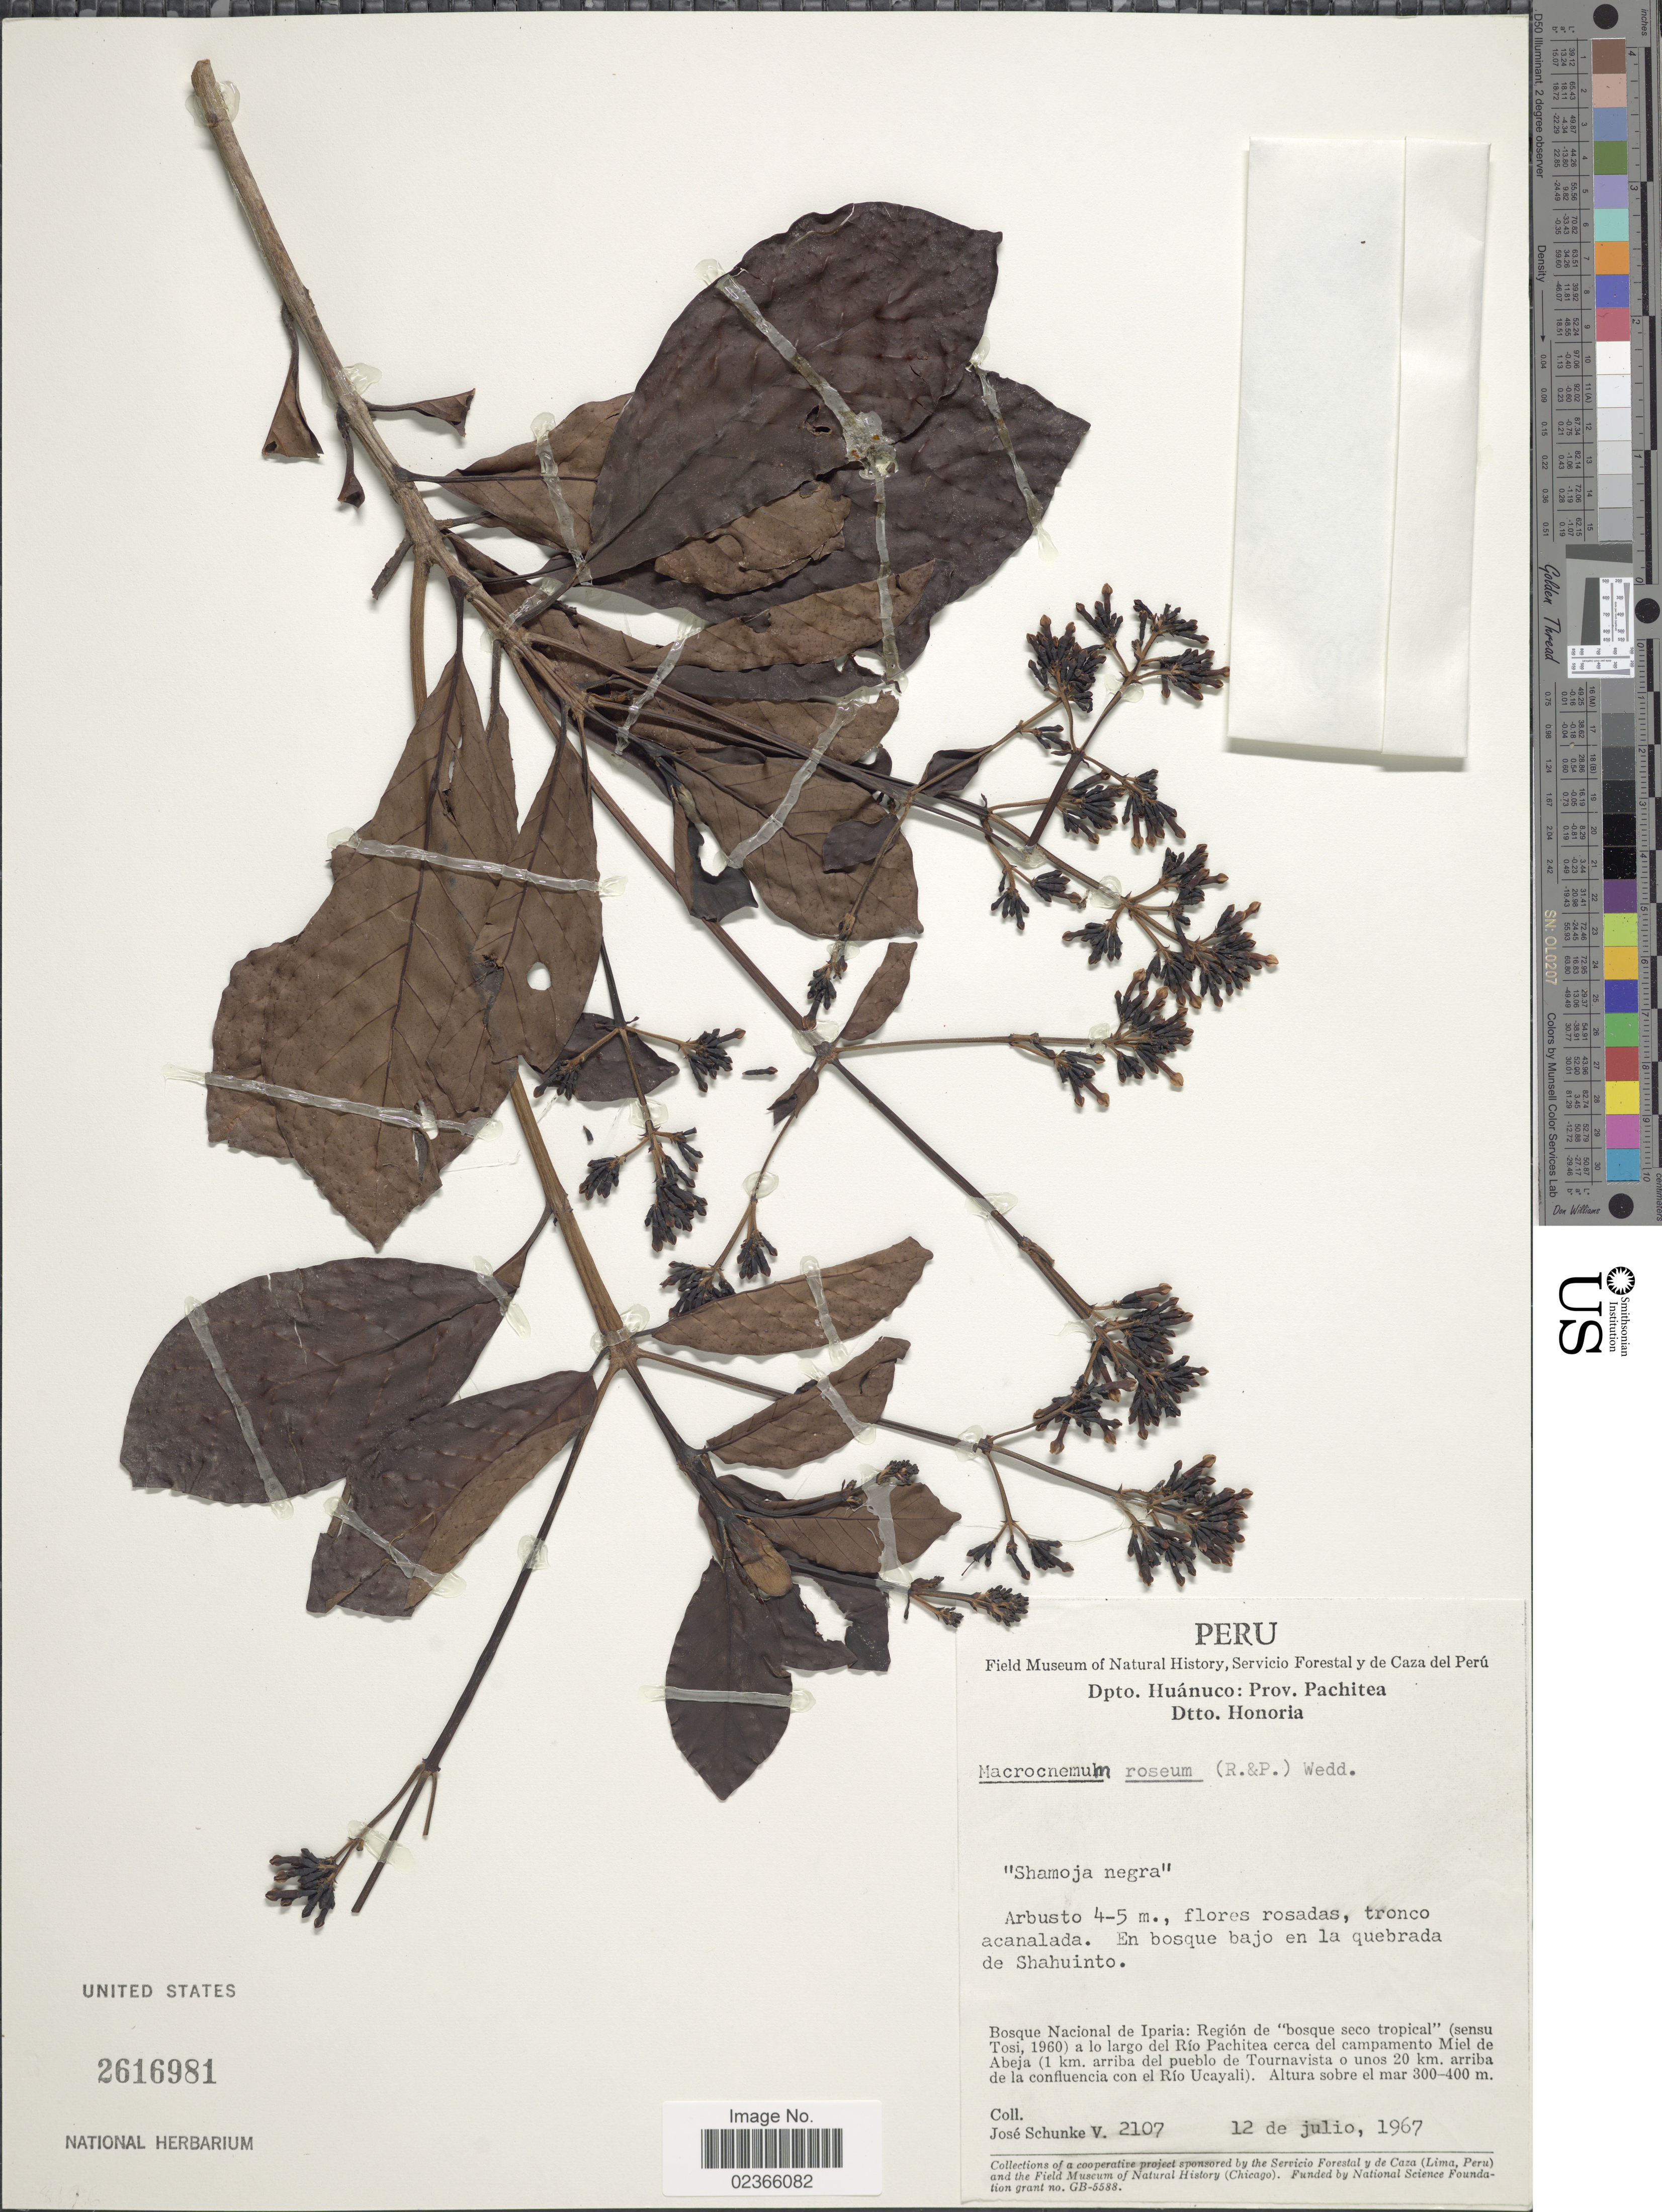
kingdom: Plantae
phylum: Tracheophyta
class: Magnoliopsida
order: Gentianales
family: Rubiaceae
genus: Macrocnemum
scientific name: Macrocnemum roseum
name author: (Ruiz & Pav.) Wedd.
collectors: J. Schunke Vigo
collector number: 2107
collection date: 1967-07-12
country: Peru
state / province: Huánuco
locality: Dpto. Huanuco: Prov. Pachitea. En bosque bajo en la quebrada de Shahuinto. Bosque Nacional de Iparia: Regio de "Bosque seco tropical" a lo largo del Rio cerca del Campamento Miel de Abeja (1 km. arriba del pueblo de Tournavista p unos 20 km. arriba de la confluencia con el Rio Ucayali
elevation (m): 300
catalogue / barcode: US 2616981